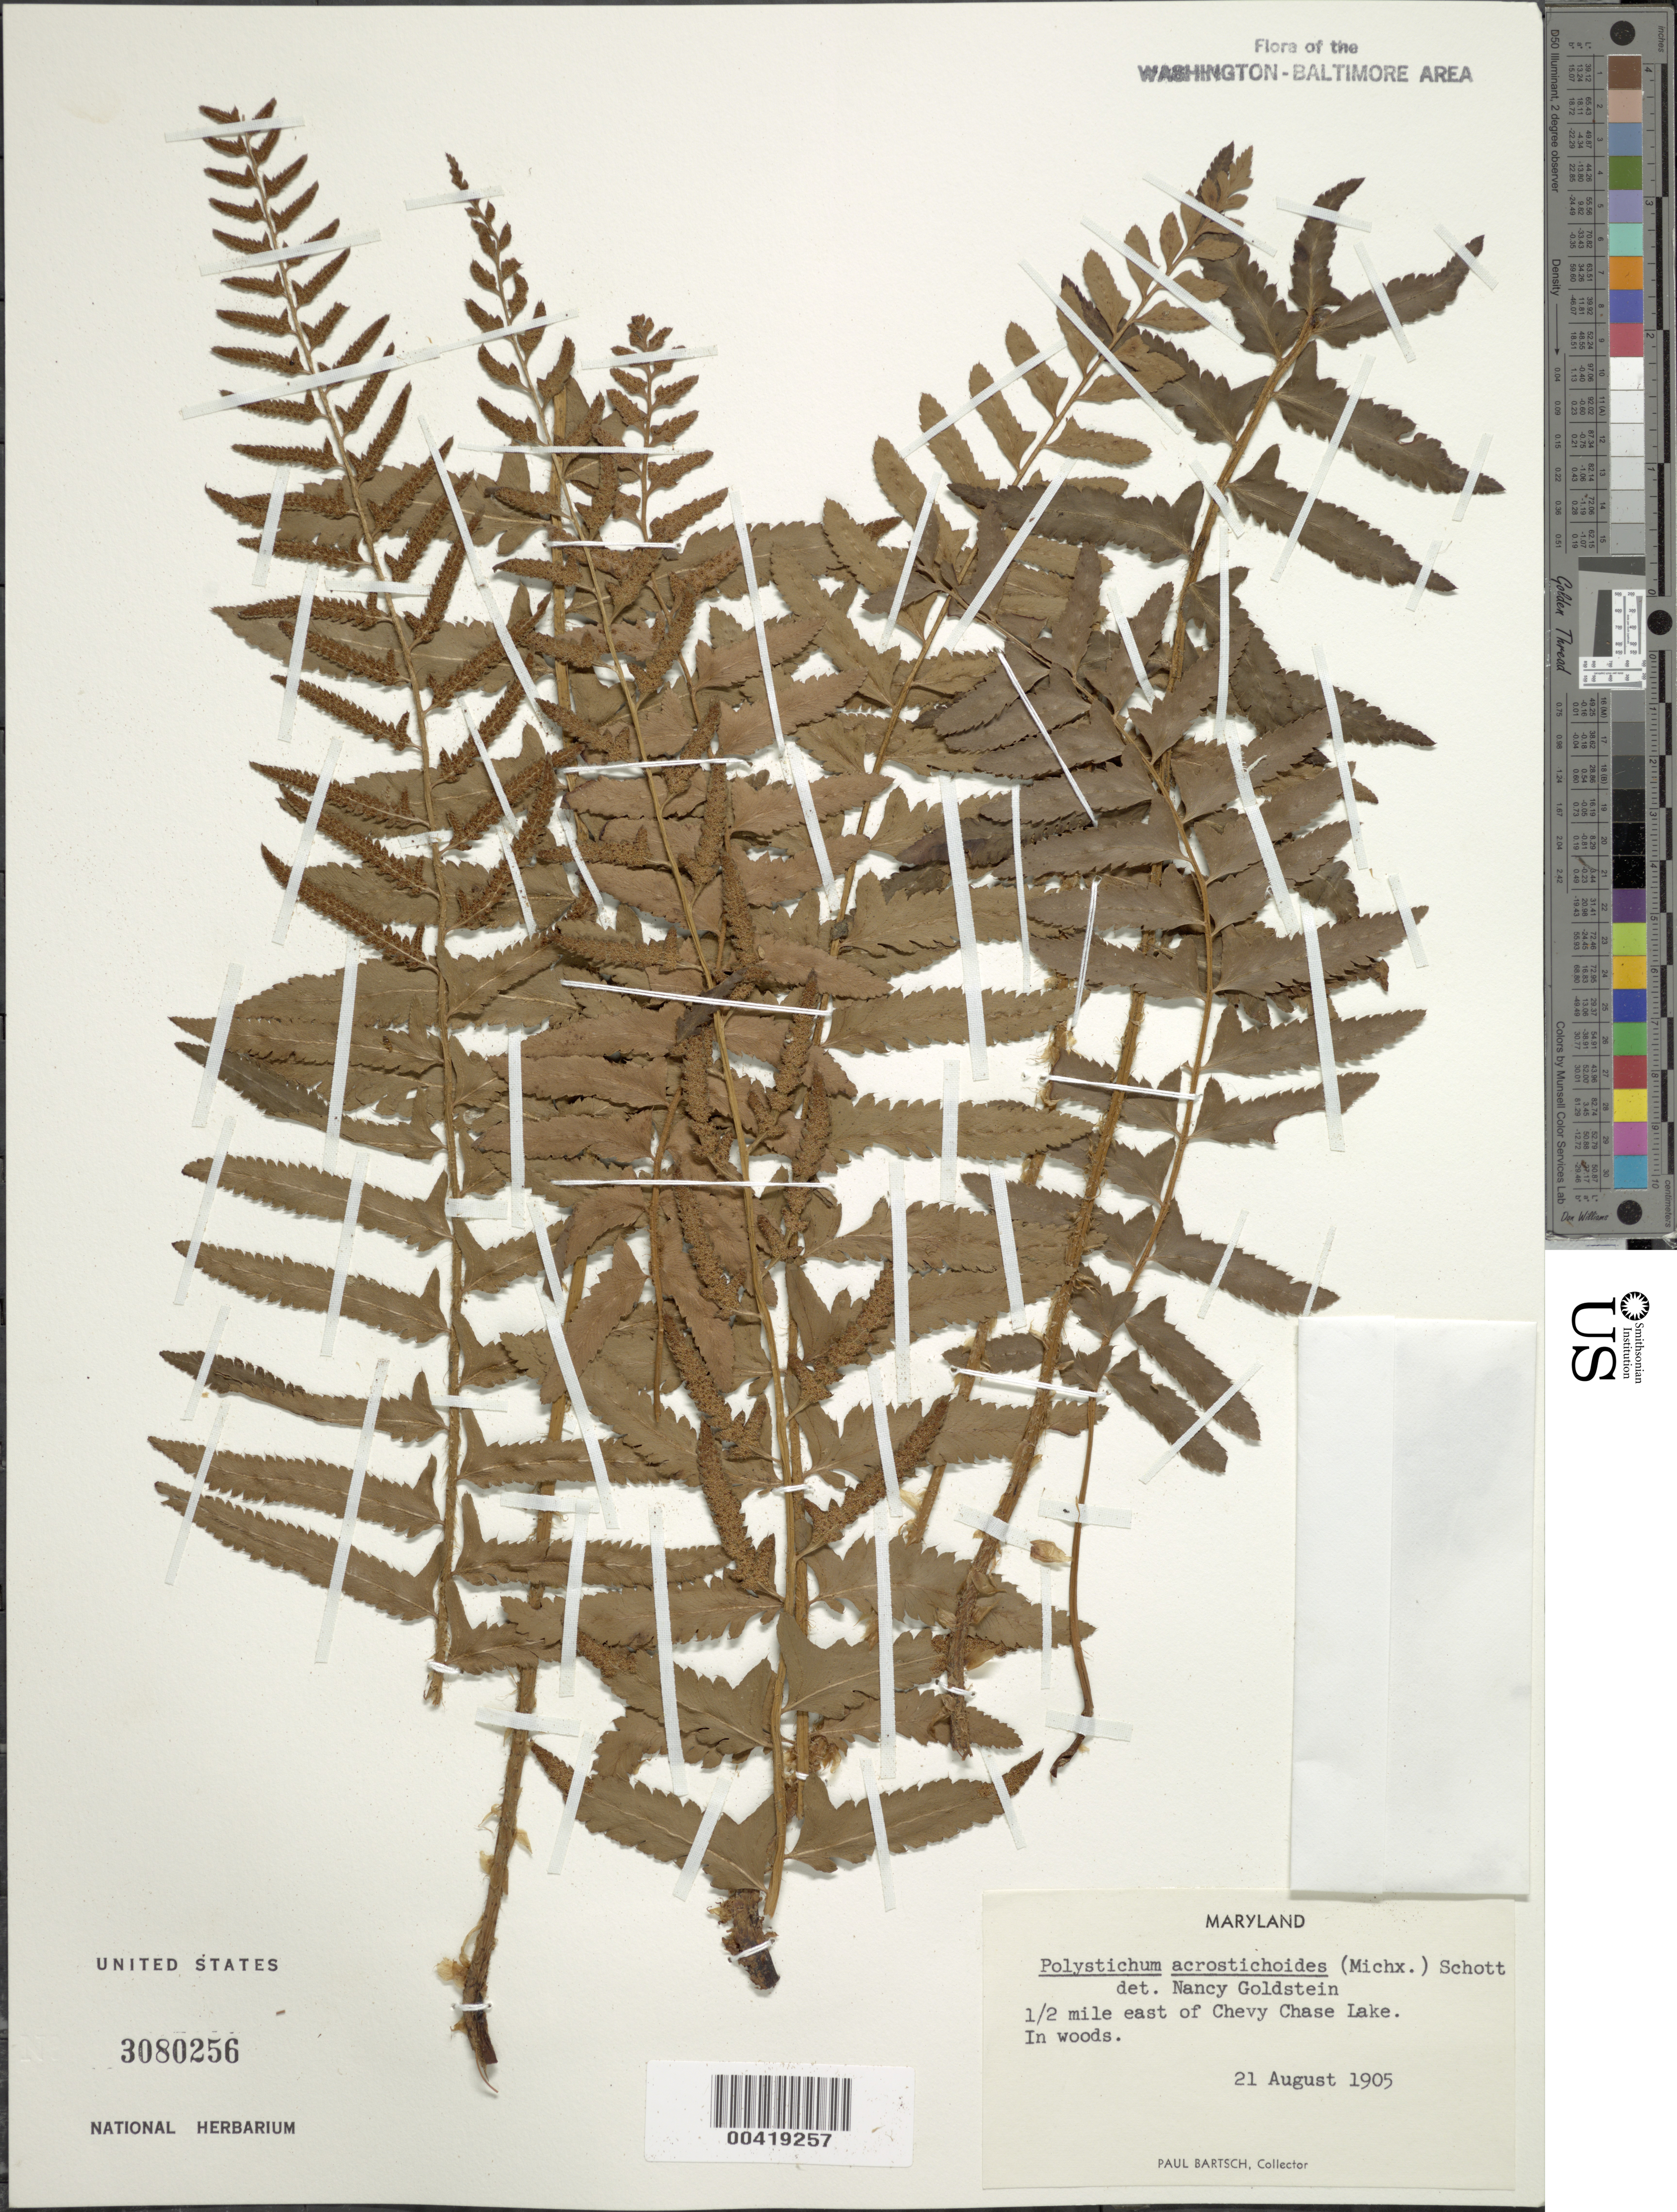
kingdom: Plantae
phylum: Tracheophyta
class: Polypodiopsida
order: Polypodiales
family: Dryopteridaceae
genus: Polystichum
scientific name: Polystichum acrostichoides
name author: (Michx.) Schott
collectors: P. Bartsch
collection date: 1905-08-21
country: United States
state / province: Maryland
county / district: Montgomery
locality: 0.5 mile E of Chevy Chase Lake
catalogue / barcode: US 3080256